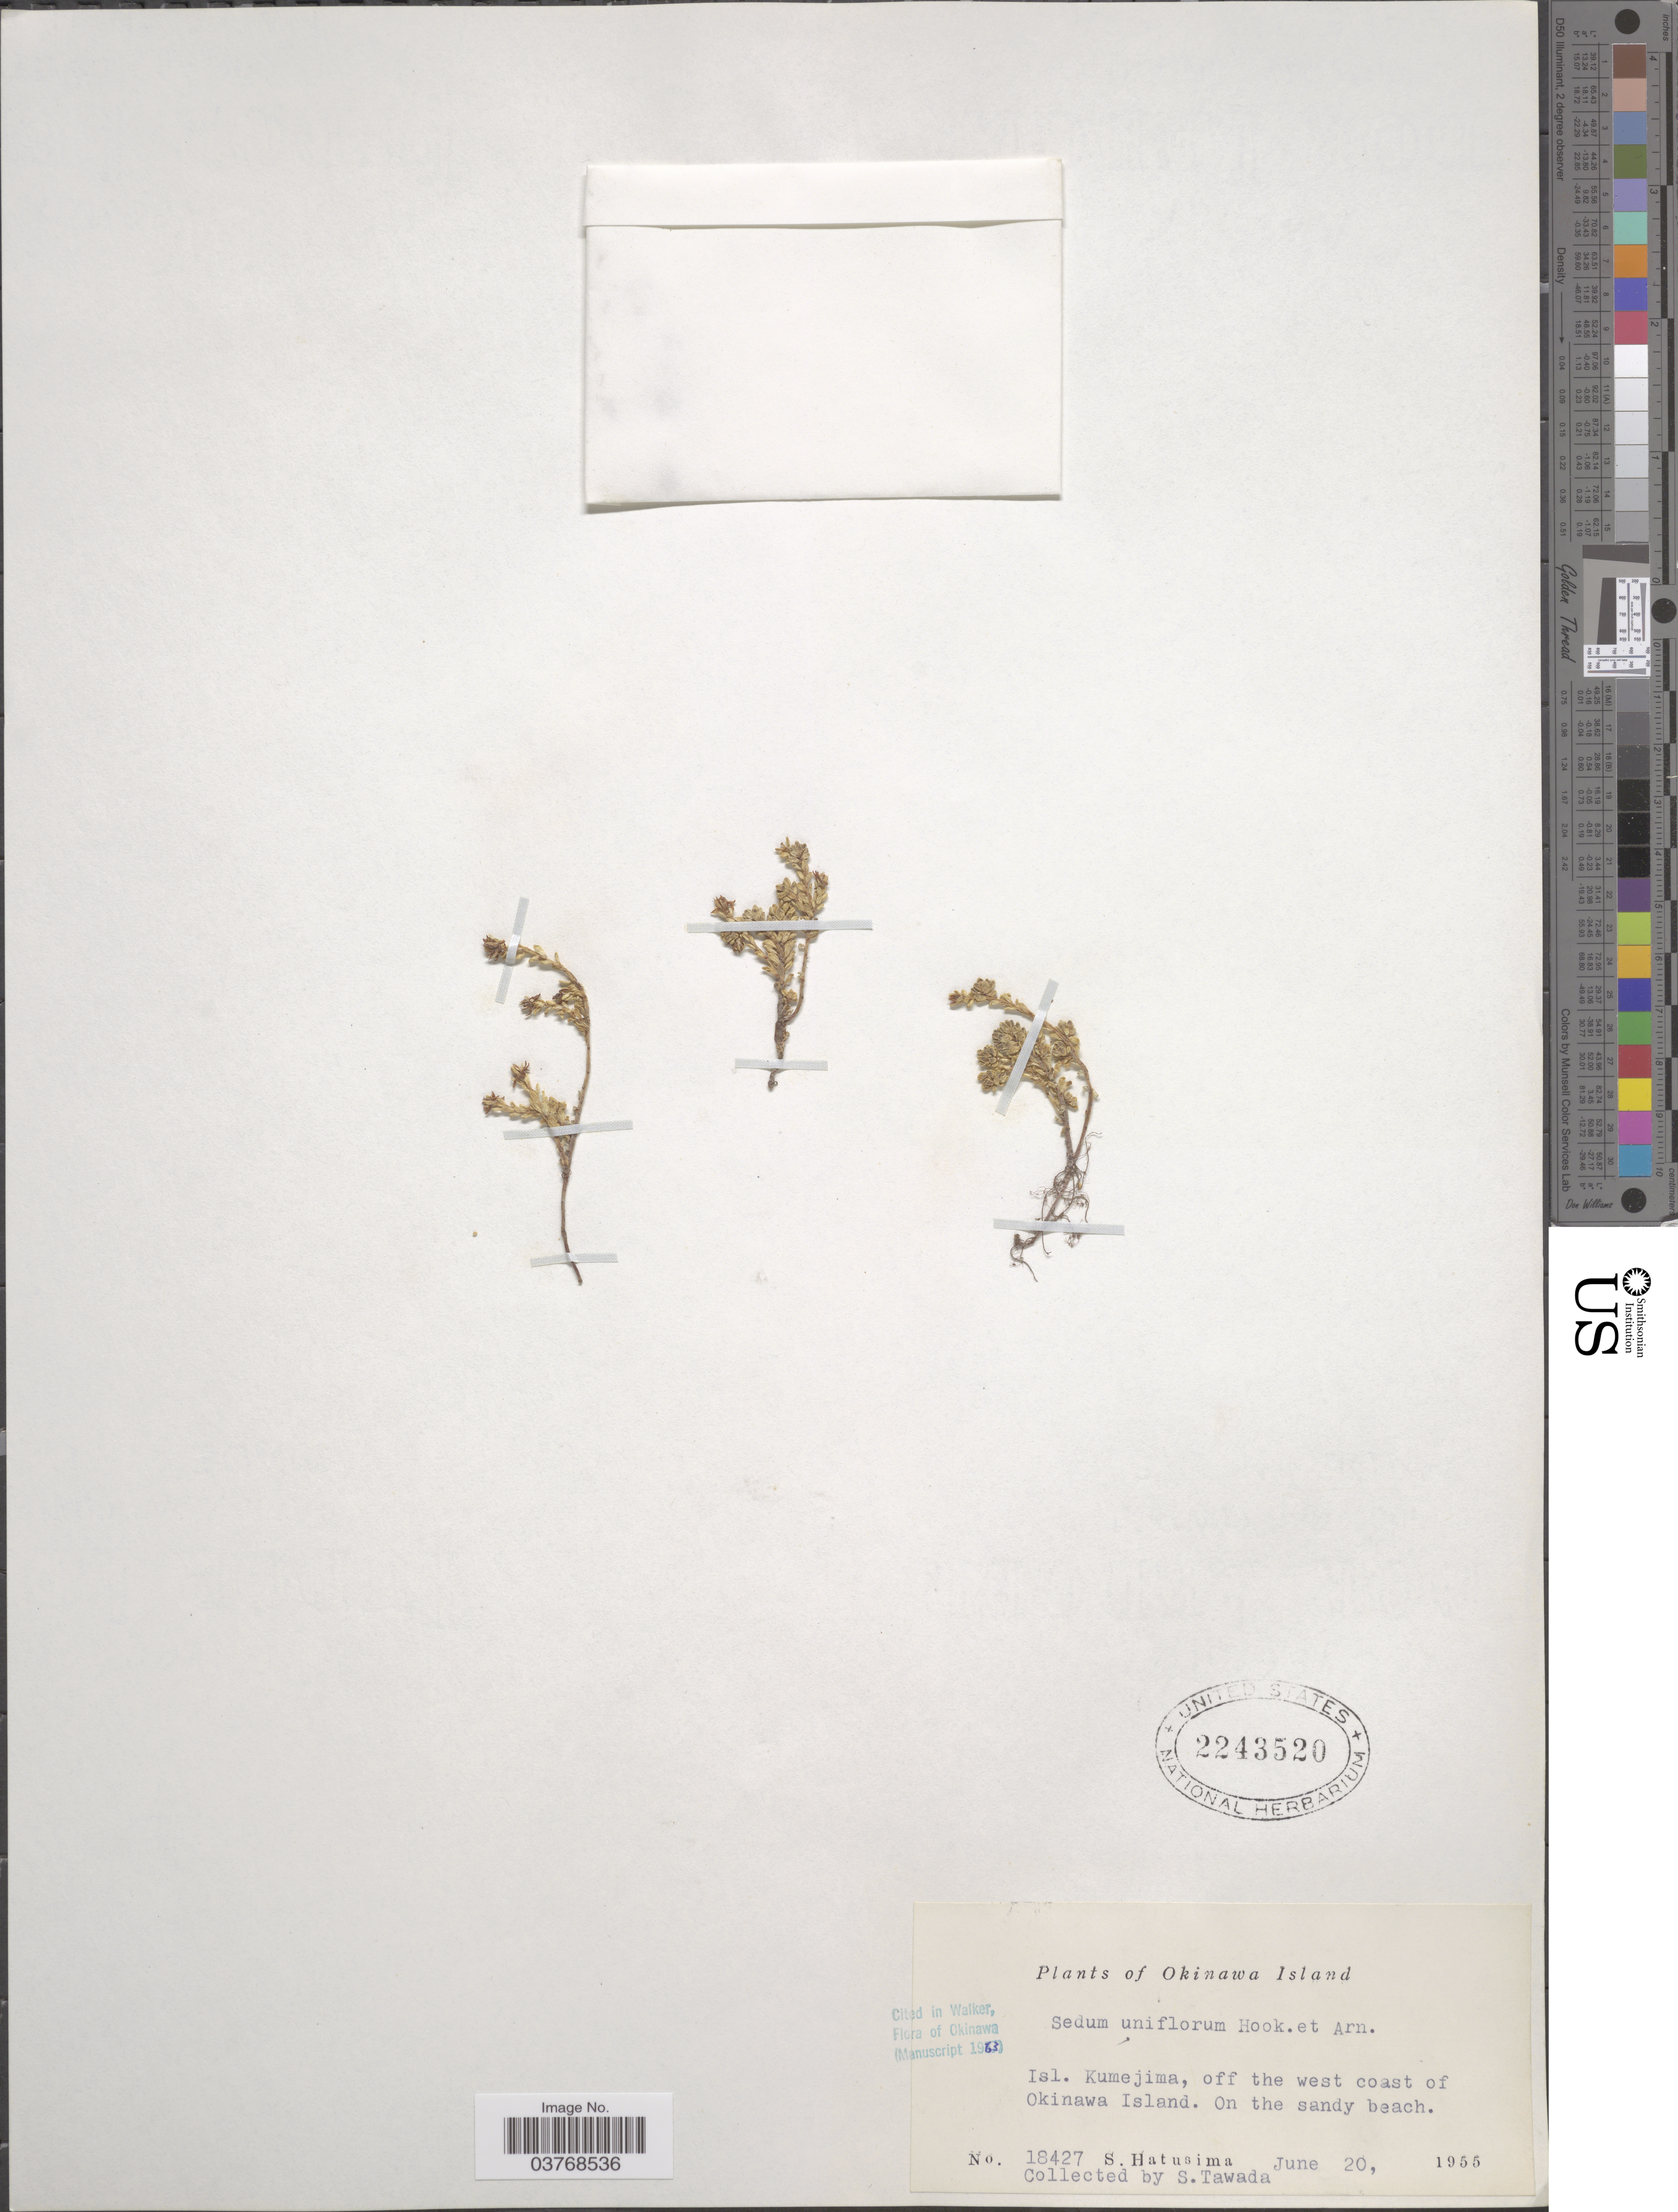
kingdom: Plantae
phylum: Tracheophyta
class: Magnoliopsida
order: Saxifragales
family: Crassulaceae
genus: Sedum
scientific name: Sedum uniflorum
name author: Hook. & Arn.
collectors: S. Tawada & S. Hatusima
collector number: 18427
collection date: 1955-06-20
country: Japan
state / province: Okinawa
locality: Okinawa Island. Isl. Kumejima, off the west coast of Okinawa Island.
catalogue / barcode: US 2243520